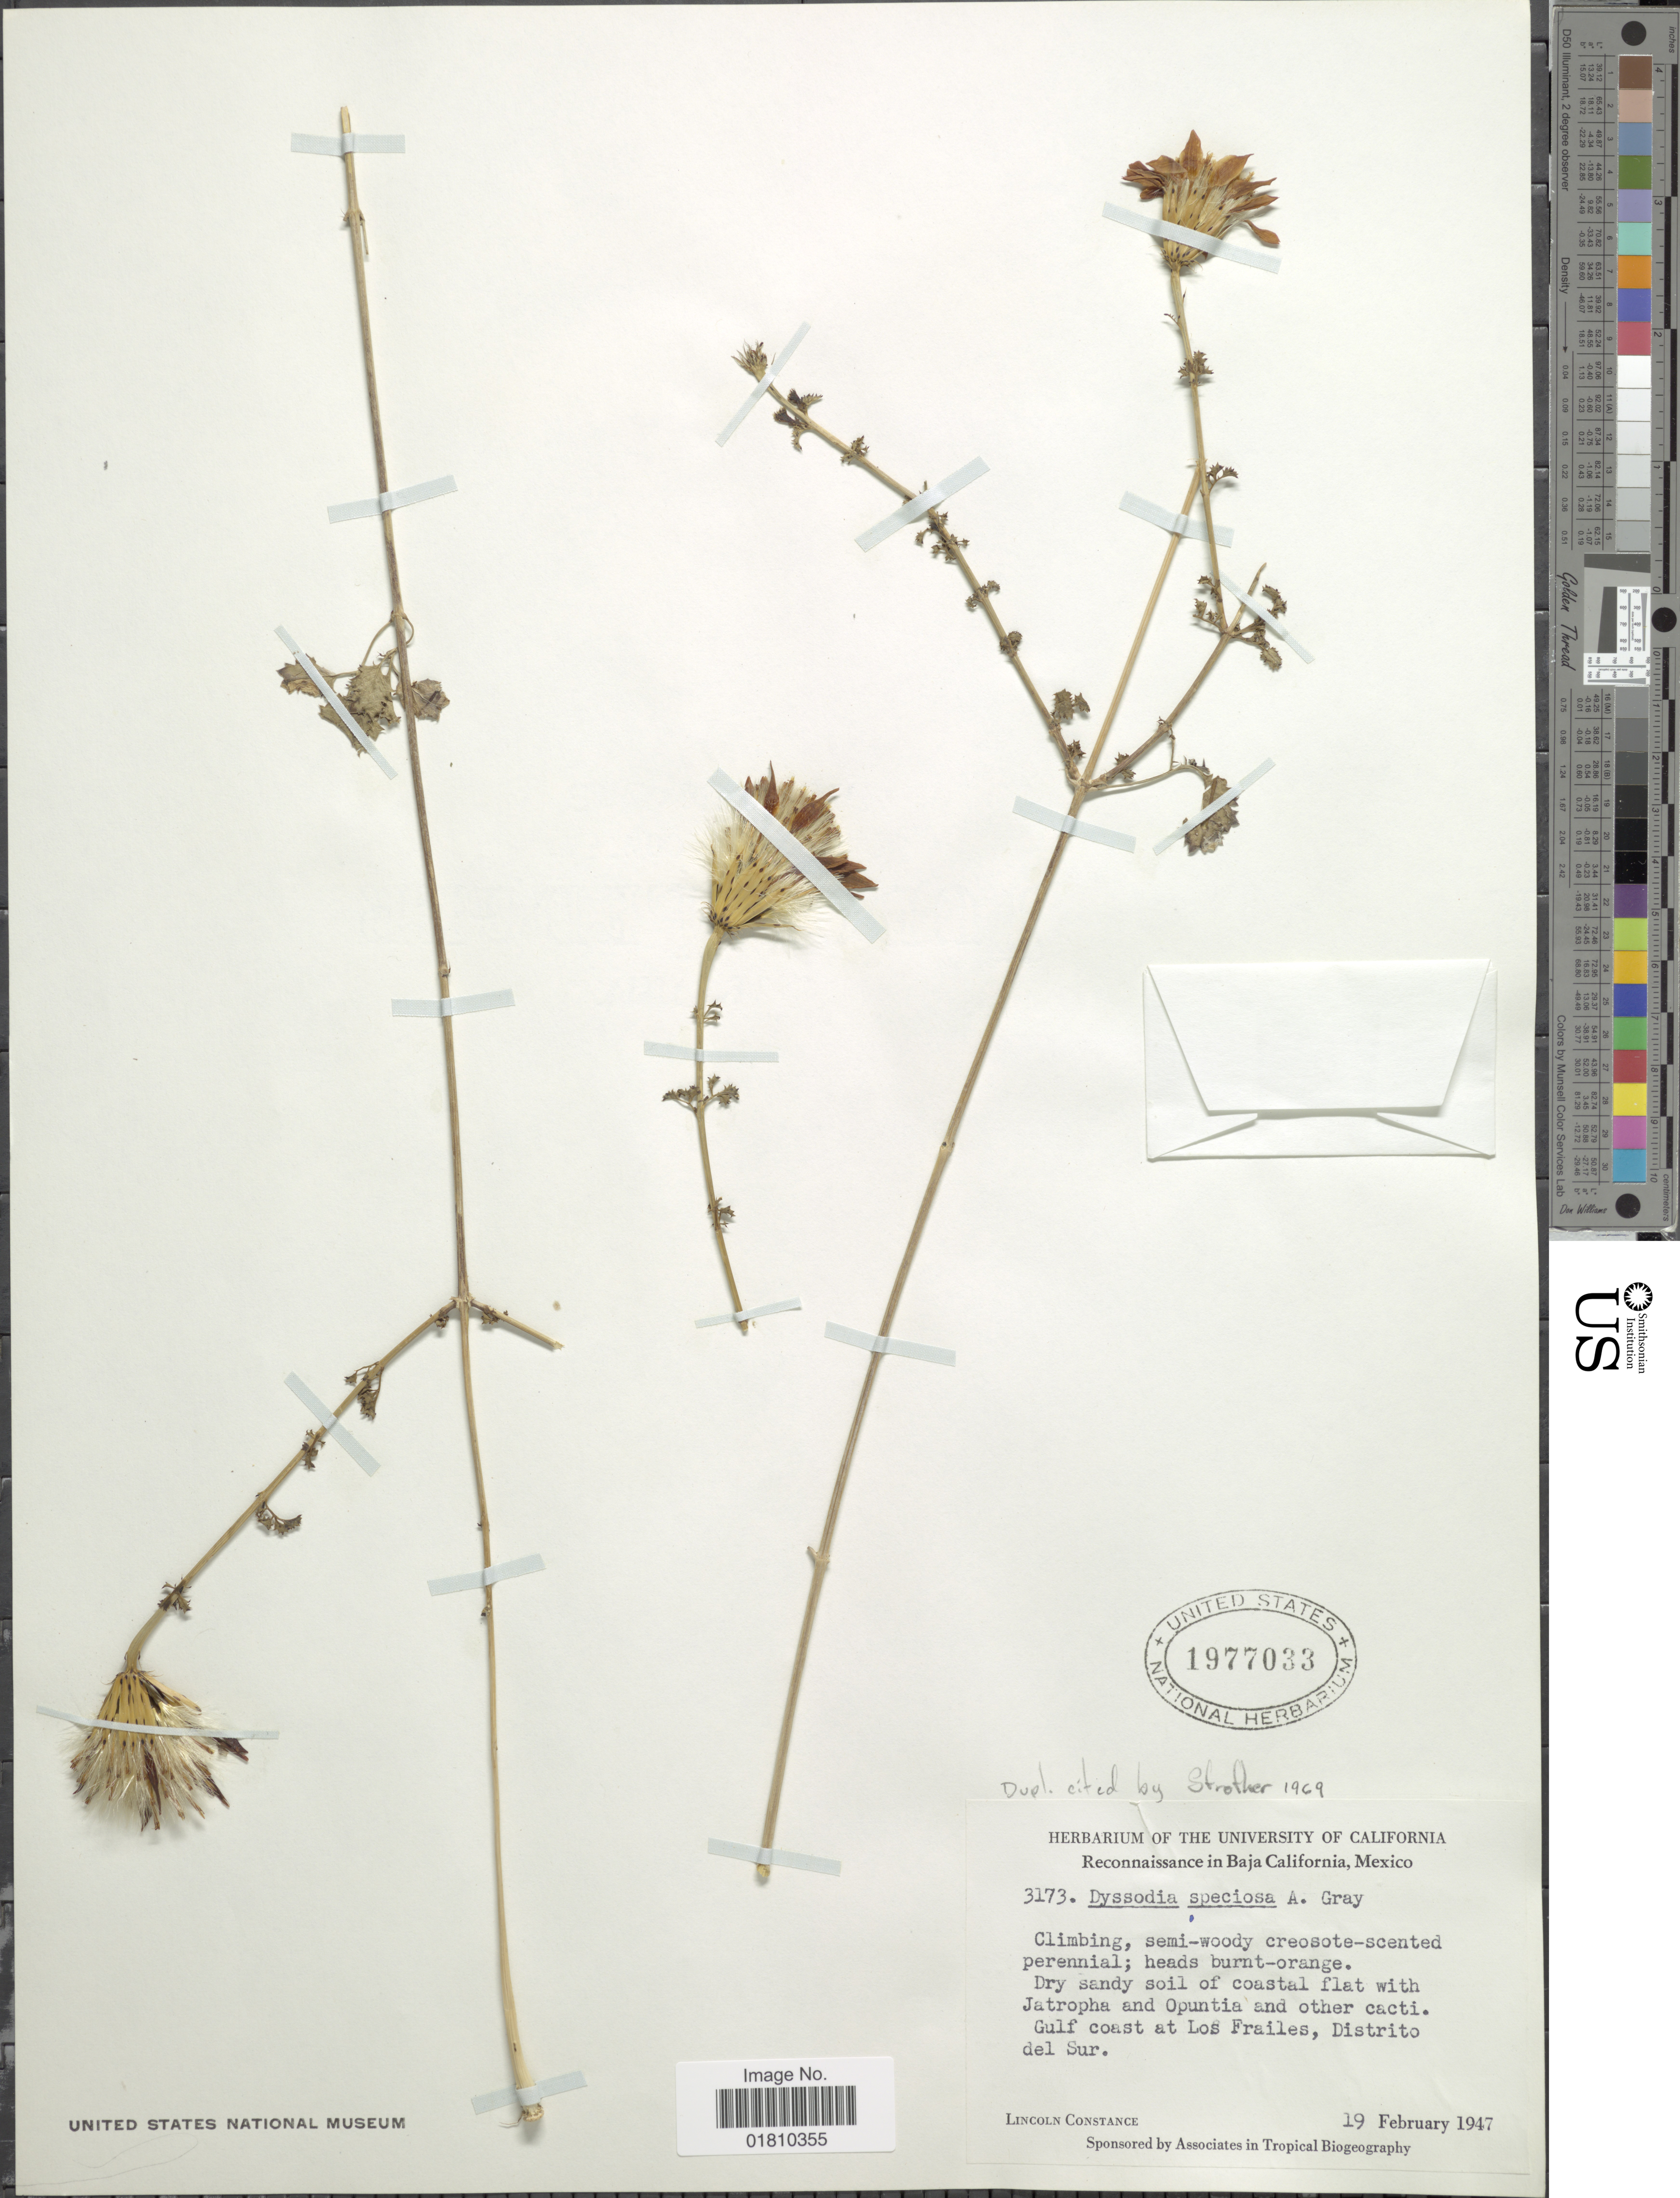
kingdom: Plantae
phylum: Tracheophyta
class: Magnoliopsida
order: Asterales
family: Asteraceae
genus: Adenophyllum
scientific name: Adenophyllum speciosum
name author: (A. Gray) Strother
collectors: L. Constance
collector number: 3173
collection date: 1947-02-19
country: Mexico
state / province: Baja California Sur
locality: Gulf coast at Los Frailes, Distrito del Sur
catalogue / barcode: US 1977033